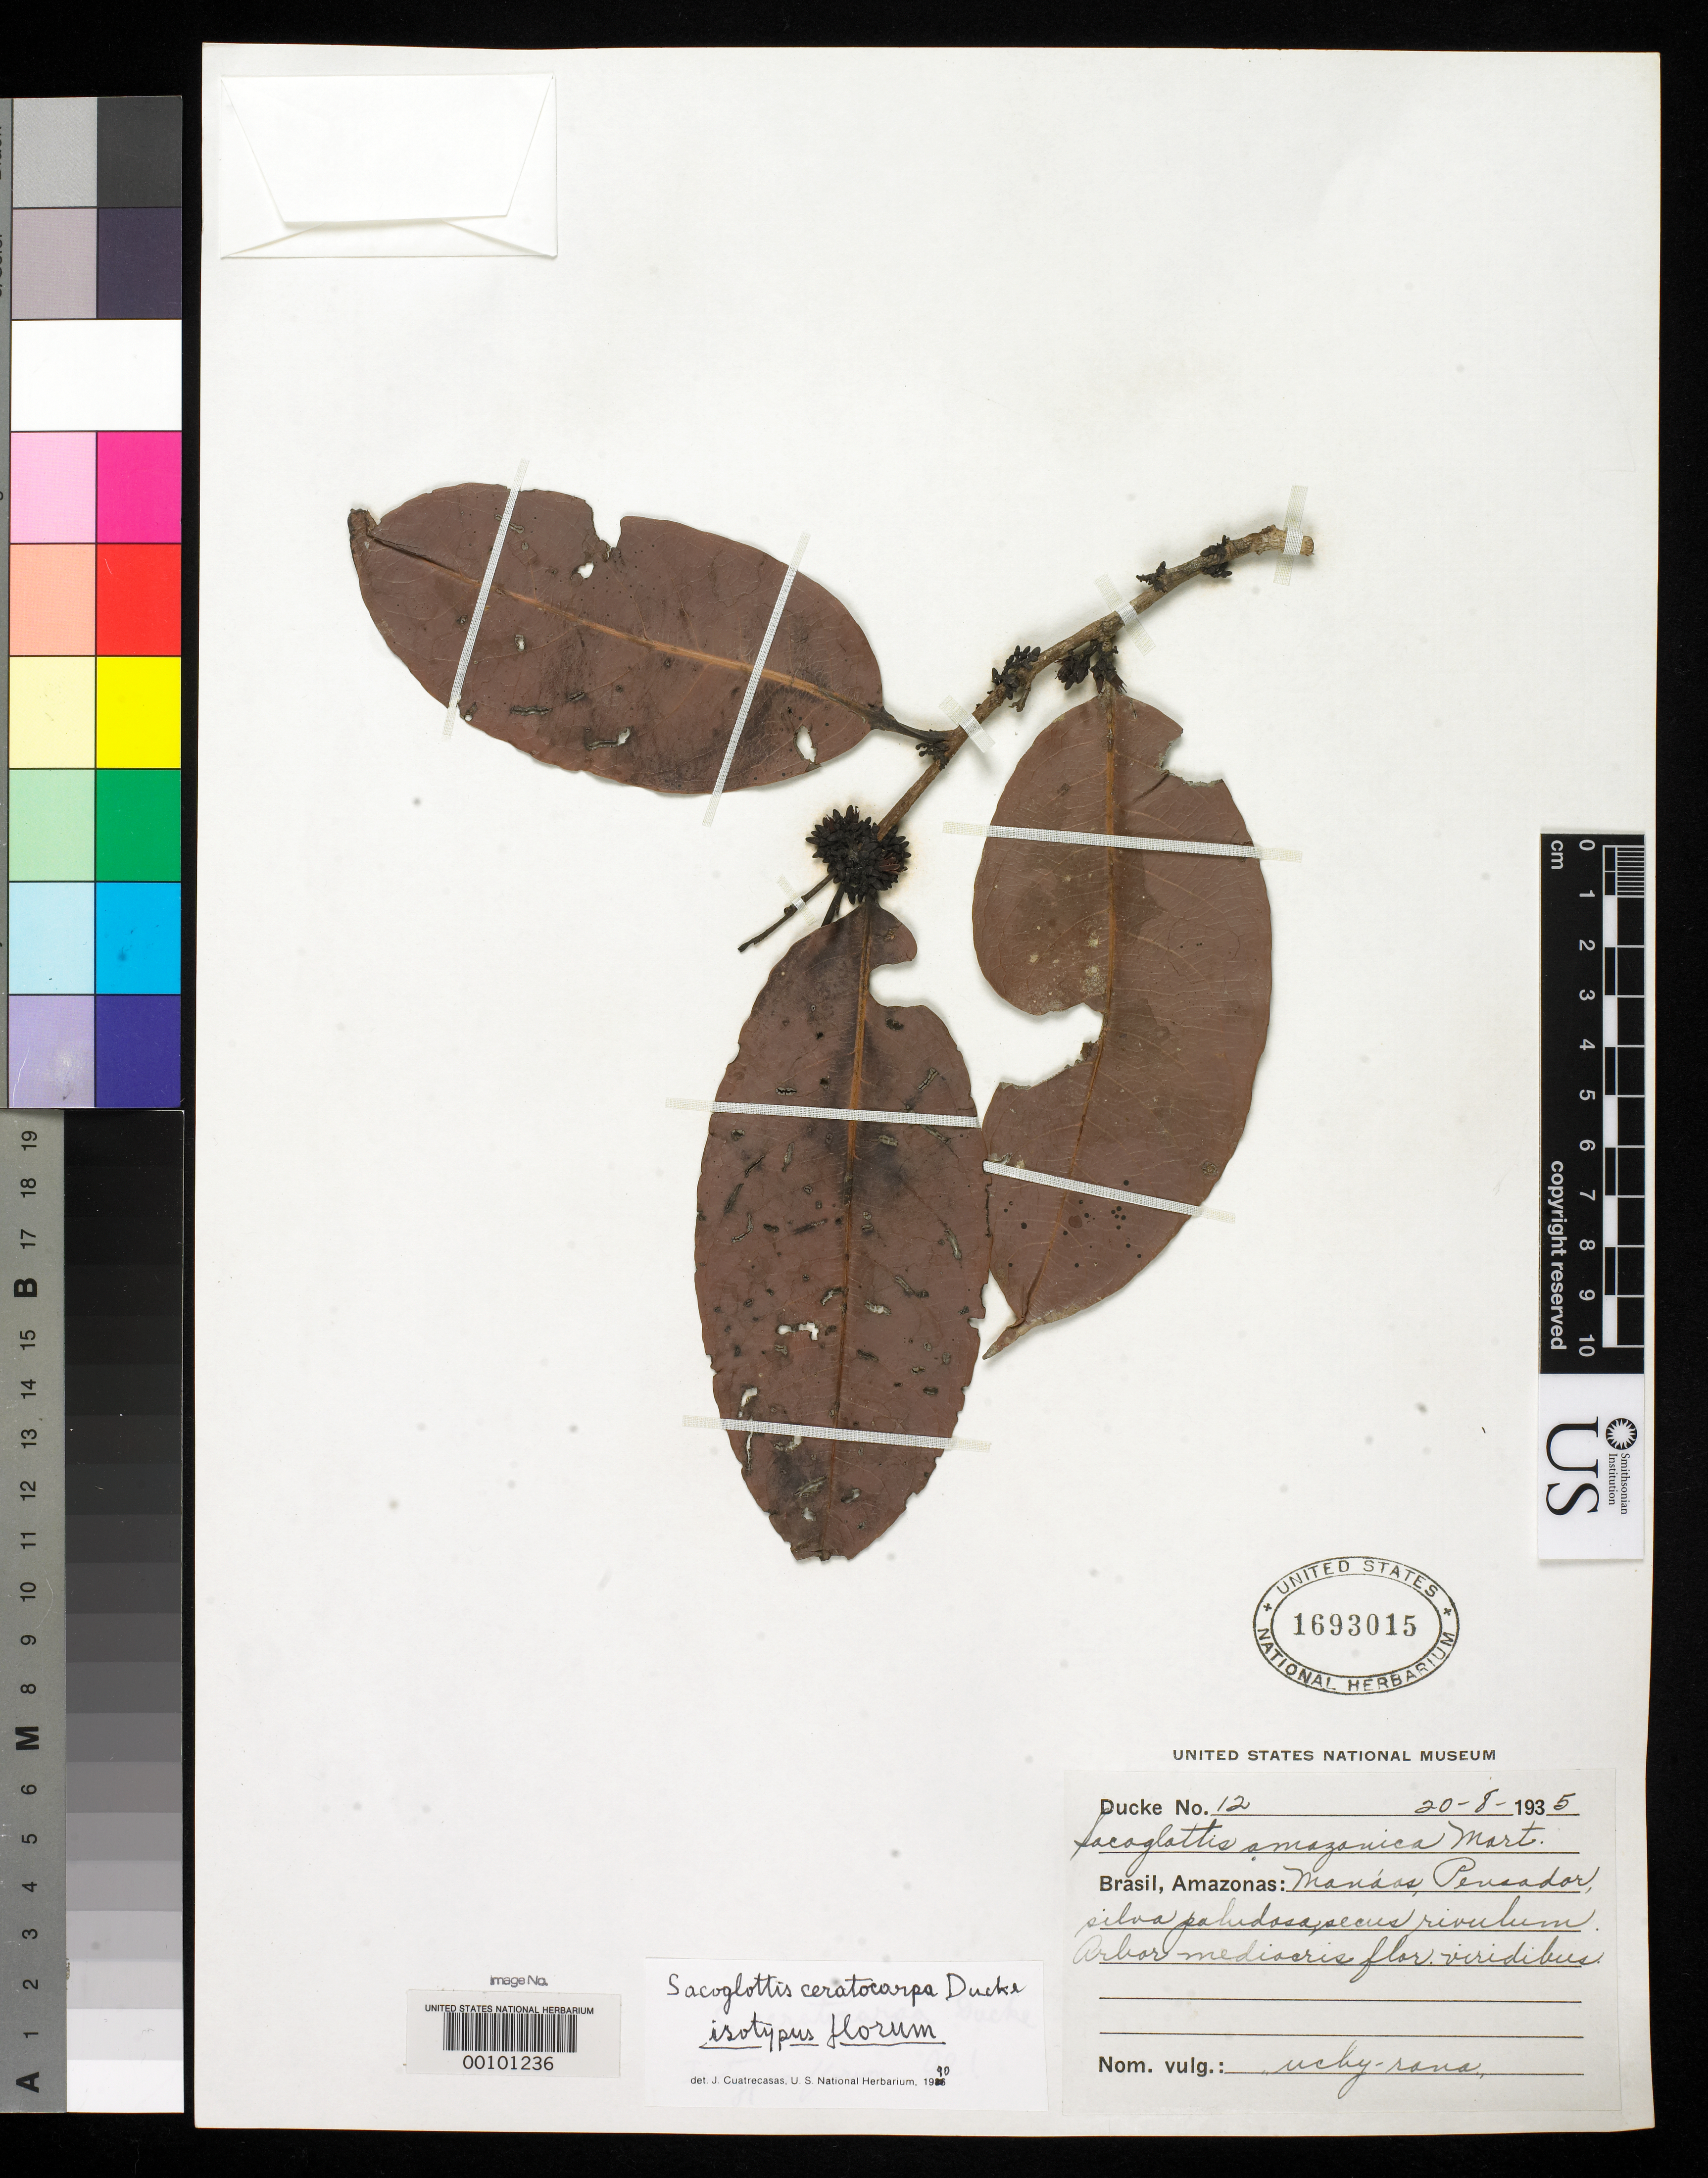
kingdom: Plantae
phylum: Tracheophyta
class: Magnoliopsida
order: Malpighiales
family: Humiriaceae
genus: Sacoglottis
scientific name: Sacoglottis ceratocarpa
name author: Ducke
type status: Isosyntype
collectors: A. Ducke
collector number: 12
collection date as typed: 20 Aug 1935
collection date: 1935-08-20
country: Brazil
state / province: Amazonas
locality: Manaos, Pensador.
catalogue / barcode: US 1693015